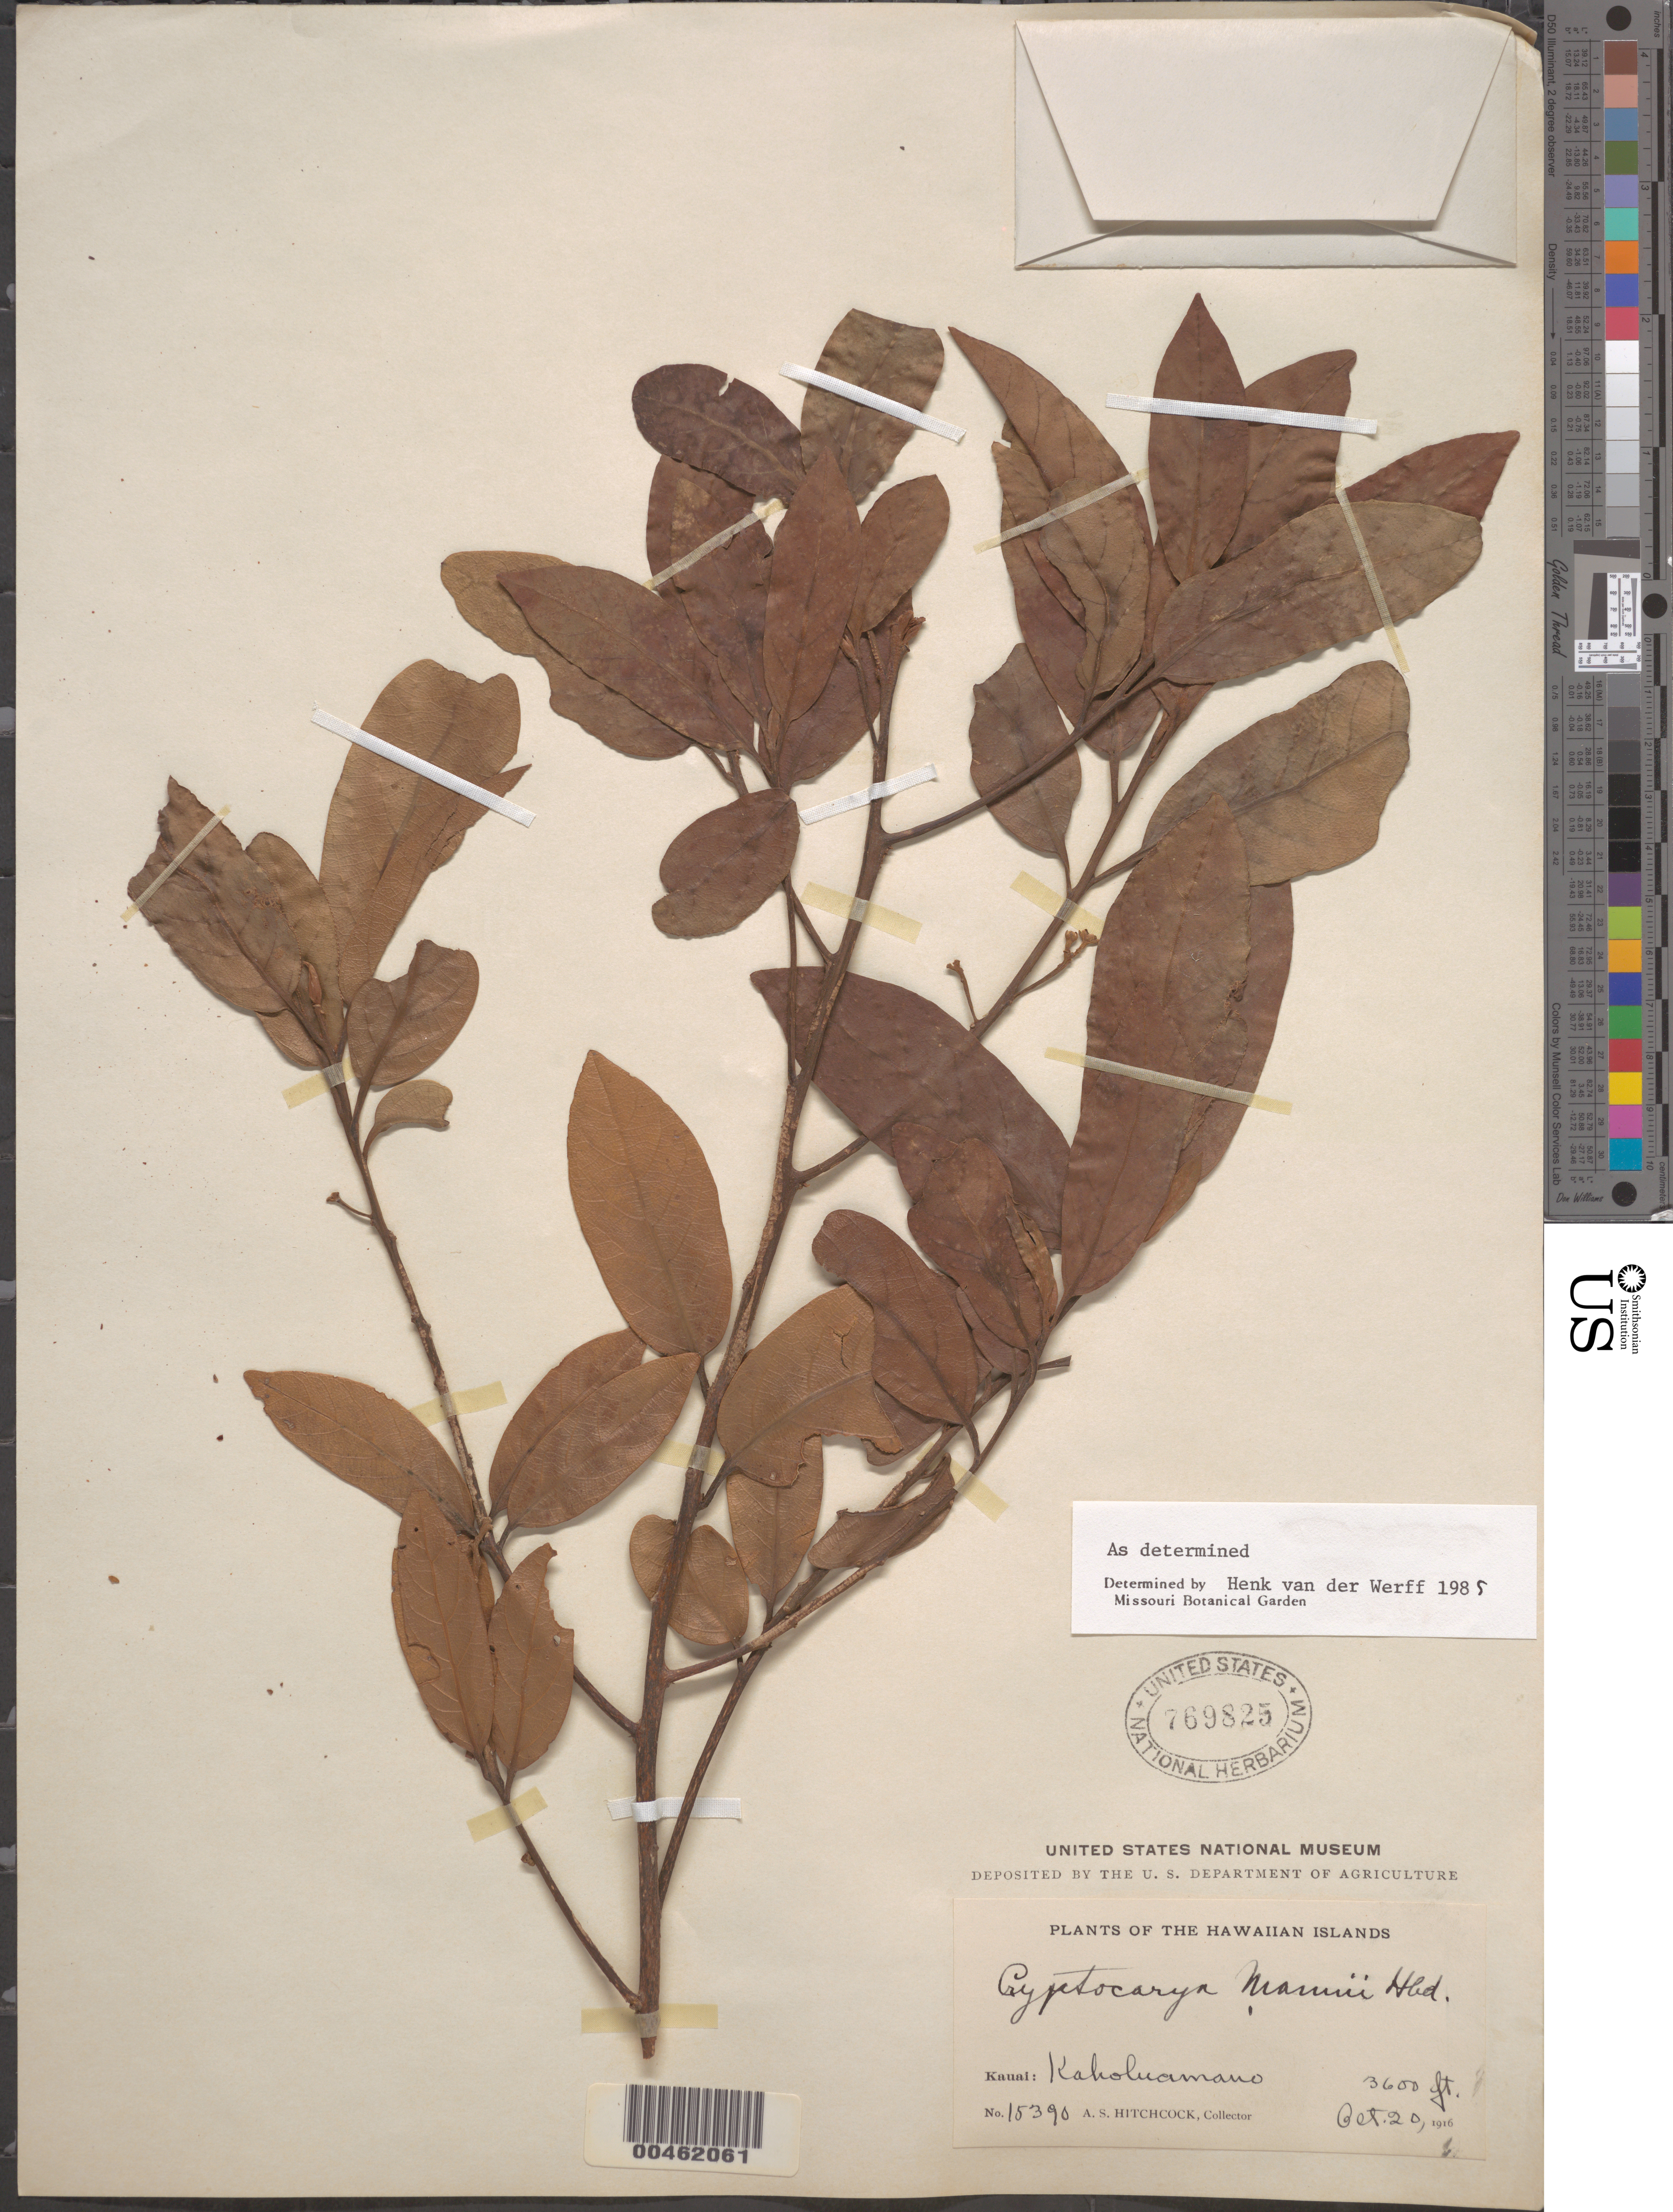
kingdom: Plantae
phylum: Tracheophyta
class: Magnoliopsida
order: Laurales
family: Lauraceae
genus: Cryptocarya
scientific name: Cryptocarya mannii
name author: Hillebr.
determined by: van der Werff, H., (MO), Missouri Botanical Garden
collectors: A. S. Hitchcock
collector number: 15390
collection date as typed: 20 Oct 1916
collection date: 1916-10-20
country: United States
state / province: Hawaii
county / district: Kauai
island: Kaua'i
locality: Kaholuamano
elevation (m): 1097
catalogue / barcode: US 769825